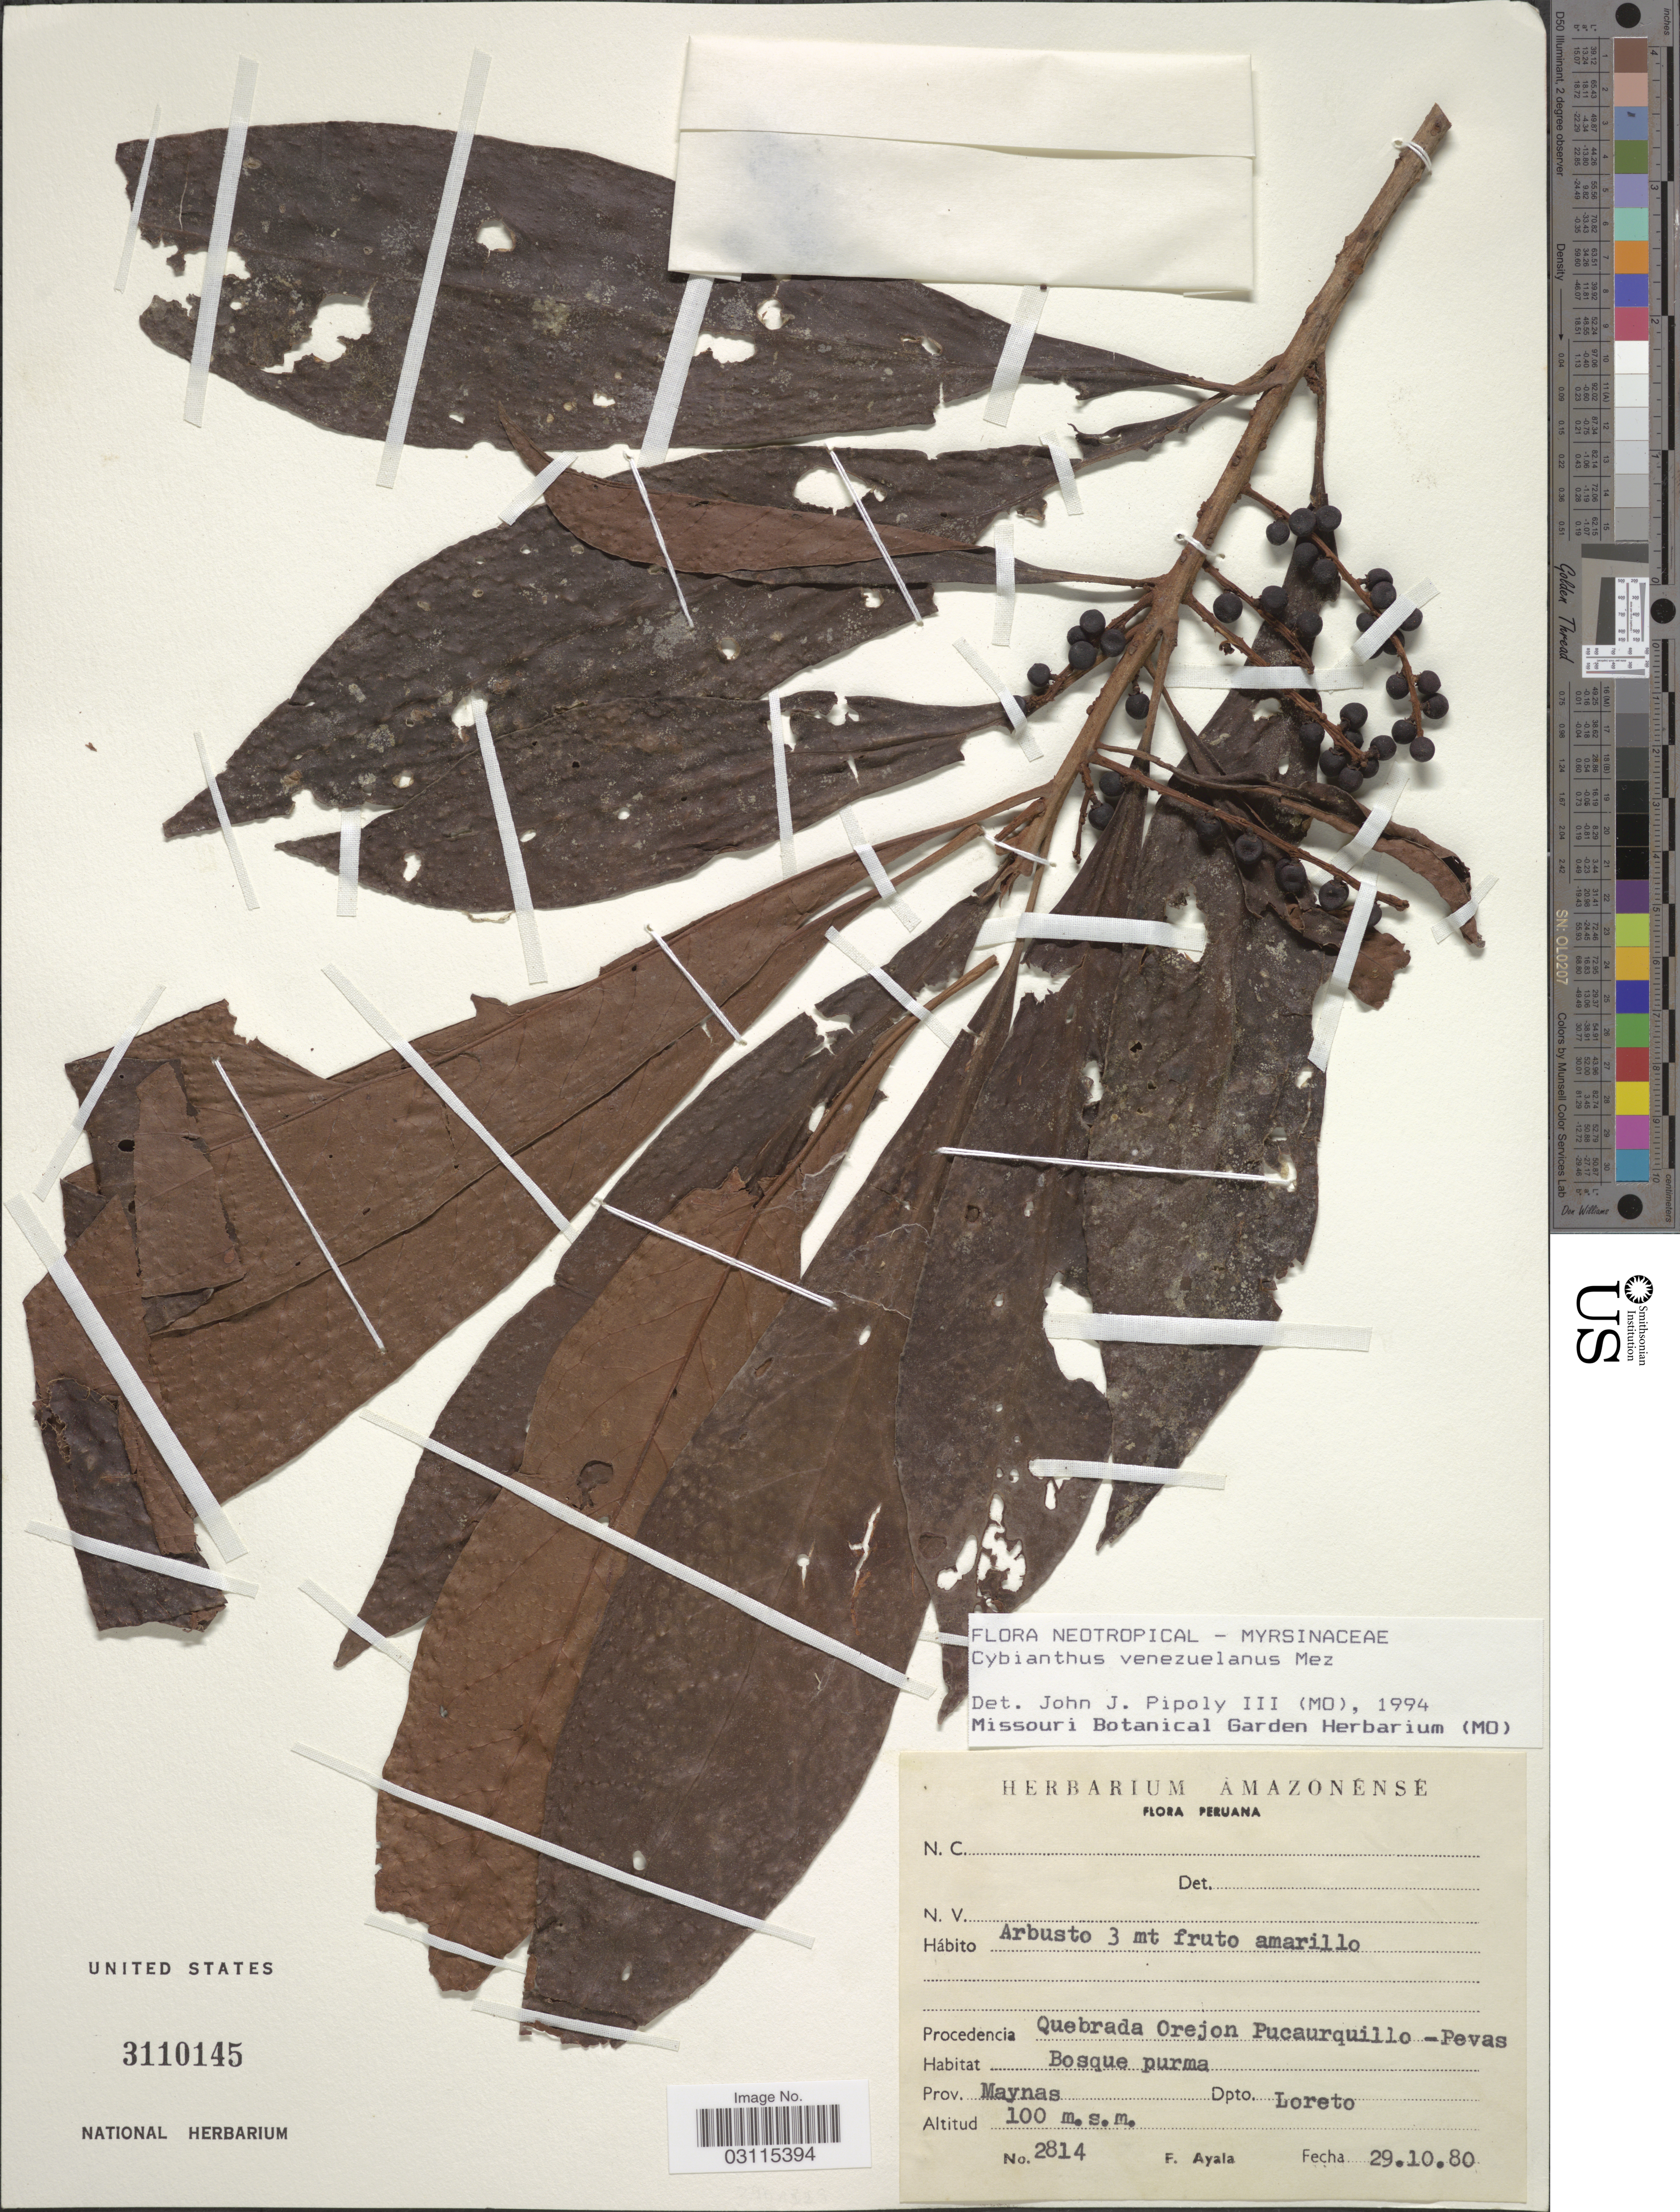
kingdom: Plantae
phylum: Tracheophyta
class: Magnoliopsida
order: Ericales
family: Primulaceae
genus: Cybianthus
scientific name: Cybianthus venezuelanus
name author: Mez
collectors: F. Ayala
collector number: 2814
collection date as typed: Transcribed d/m/y: 29/10/80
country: Peru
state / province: Loreto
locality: Peruana. Quebrada Orejon Pucaurquillo-Pevas. Prov. Maynas. Dpto. Loreto.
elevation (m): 100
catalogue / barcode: US 3110145